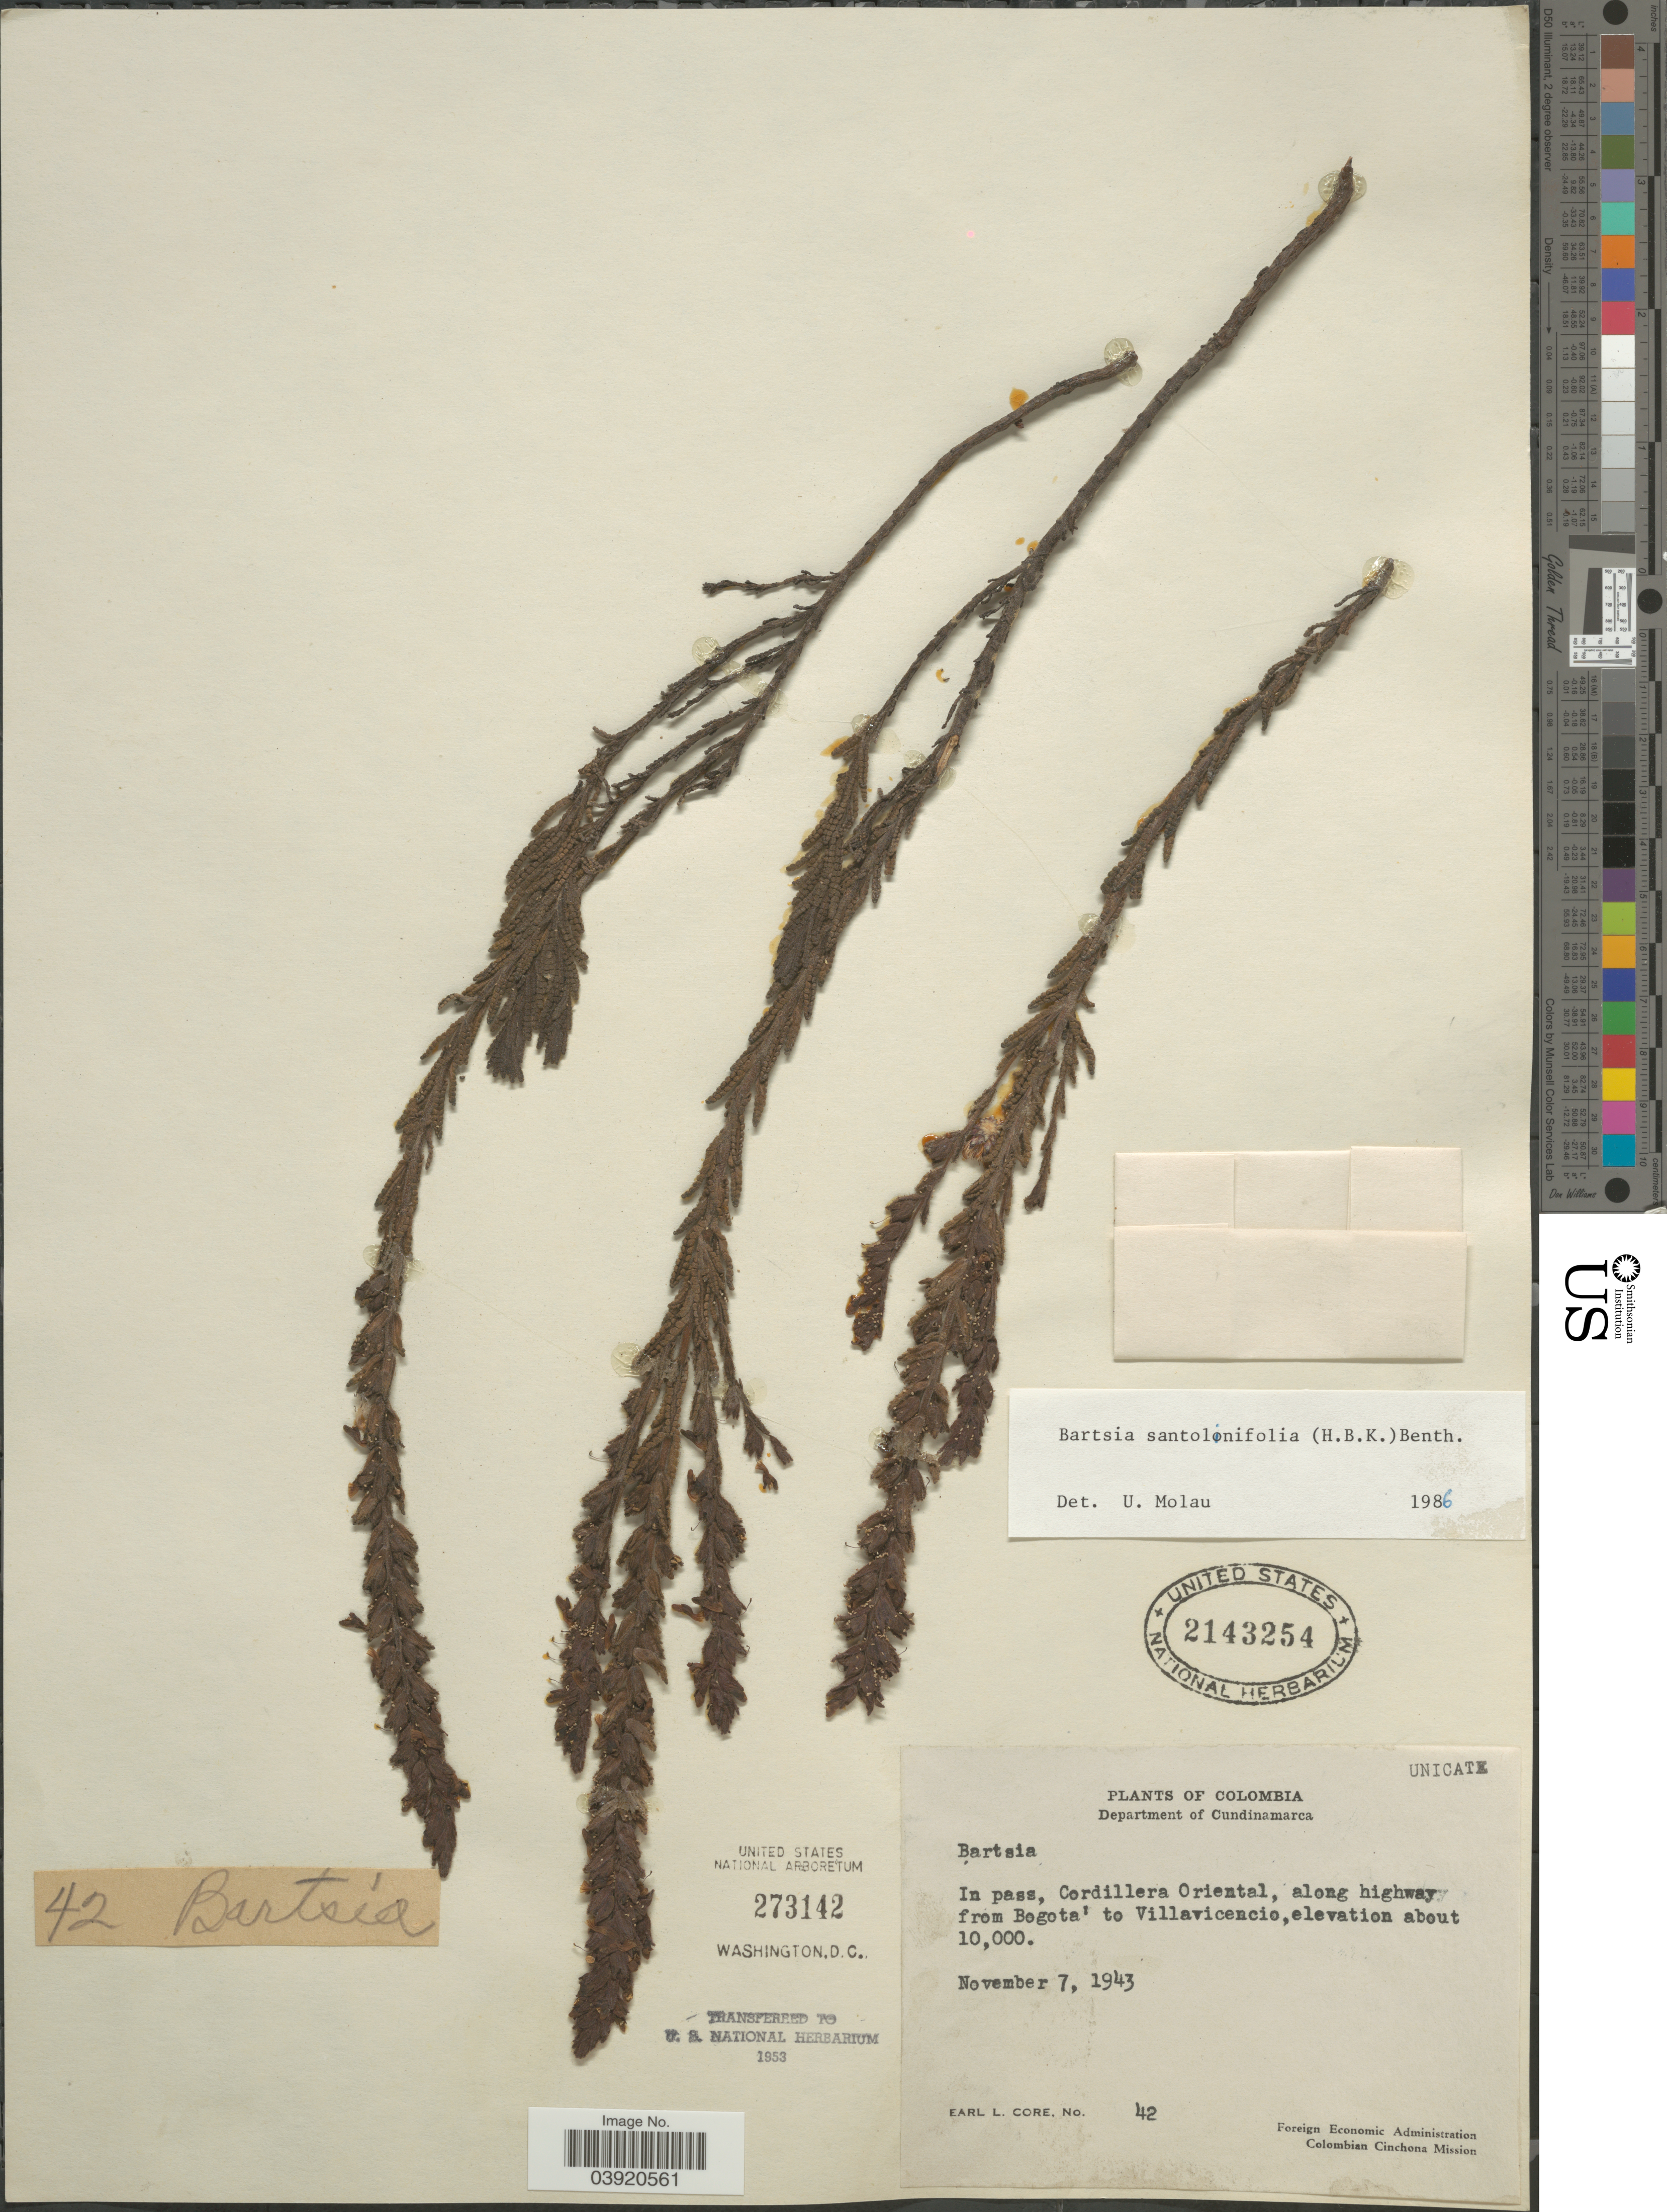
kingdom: Plantae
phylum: Tracheophyta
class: Magnoliopsida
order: Lamiales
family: Orobanchaceae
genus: Bartsia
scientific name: Bartsia santolinifolia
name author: (Kunth) Benth.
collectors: E. L. Core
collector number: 42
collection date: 1943-11-07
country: Colombia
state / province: Cundinamarca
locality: Department of Cundinamarca. In pass, Cordillera Oriental, along highway from Bogota' to Villavicencio.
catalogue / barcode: US 2143254